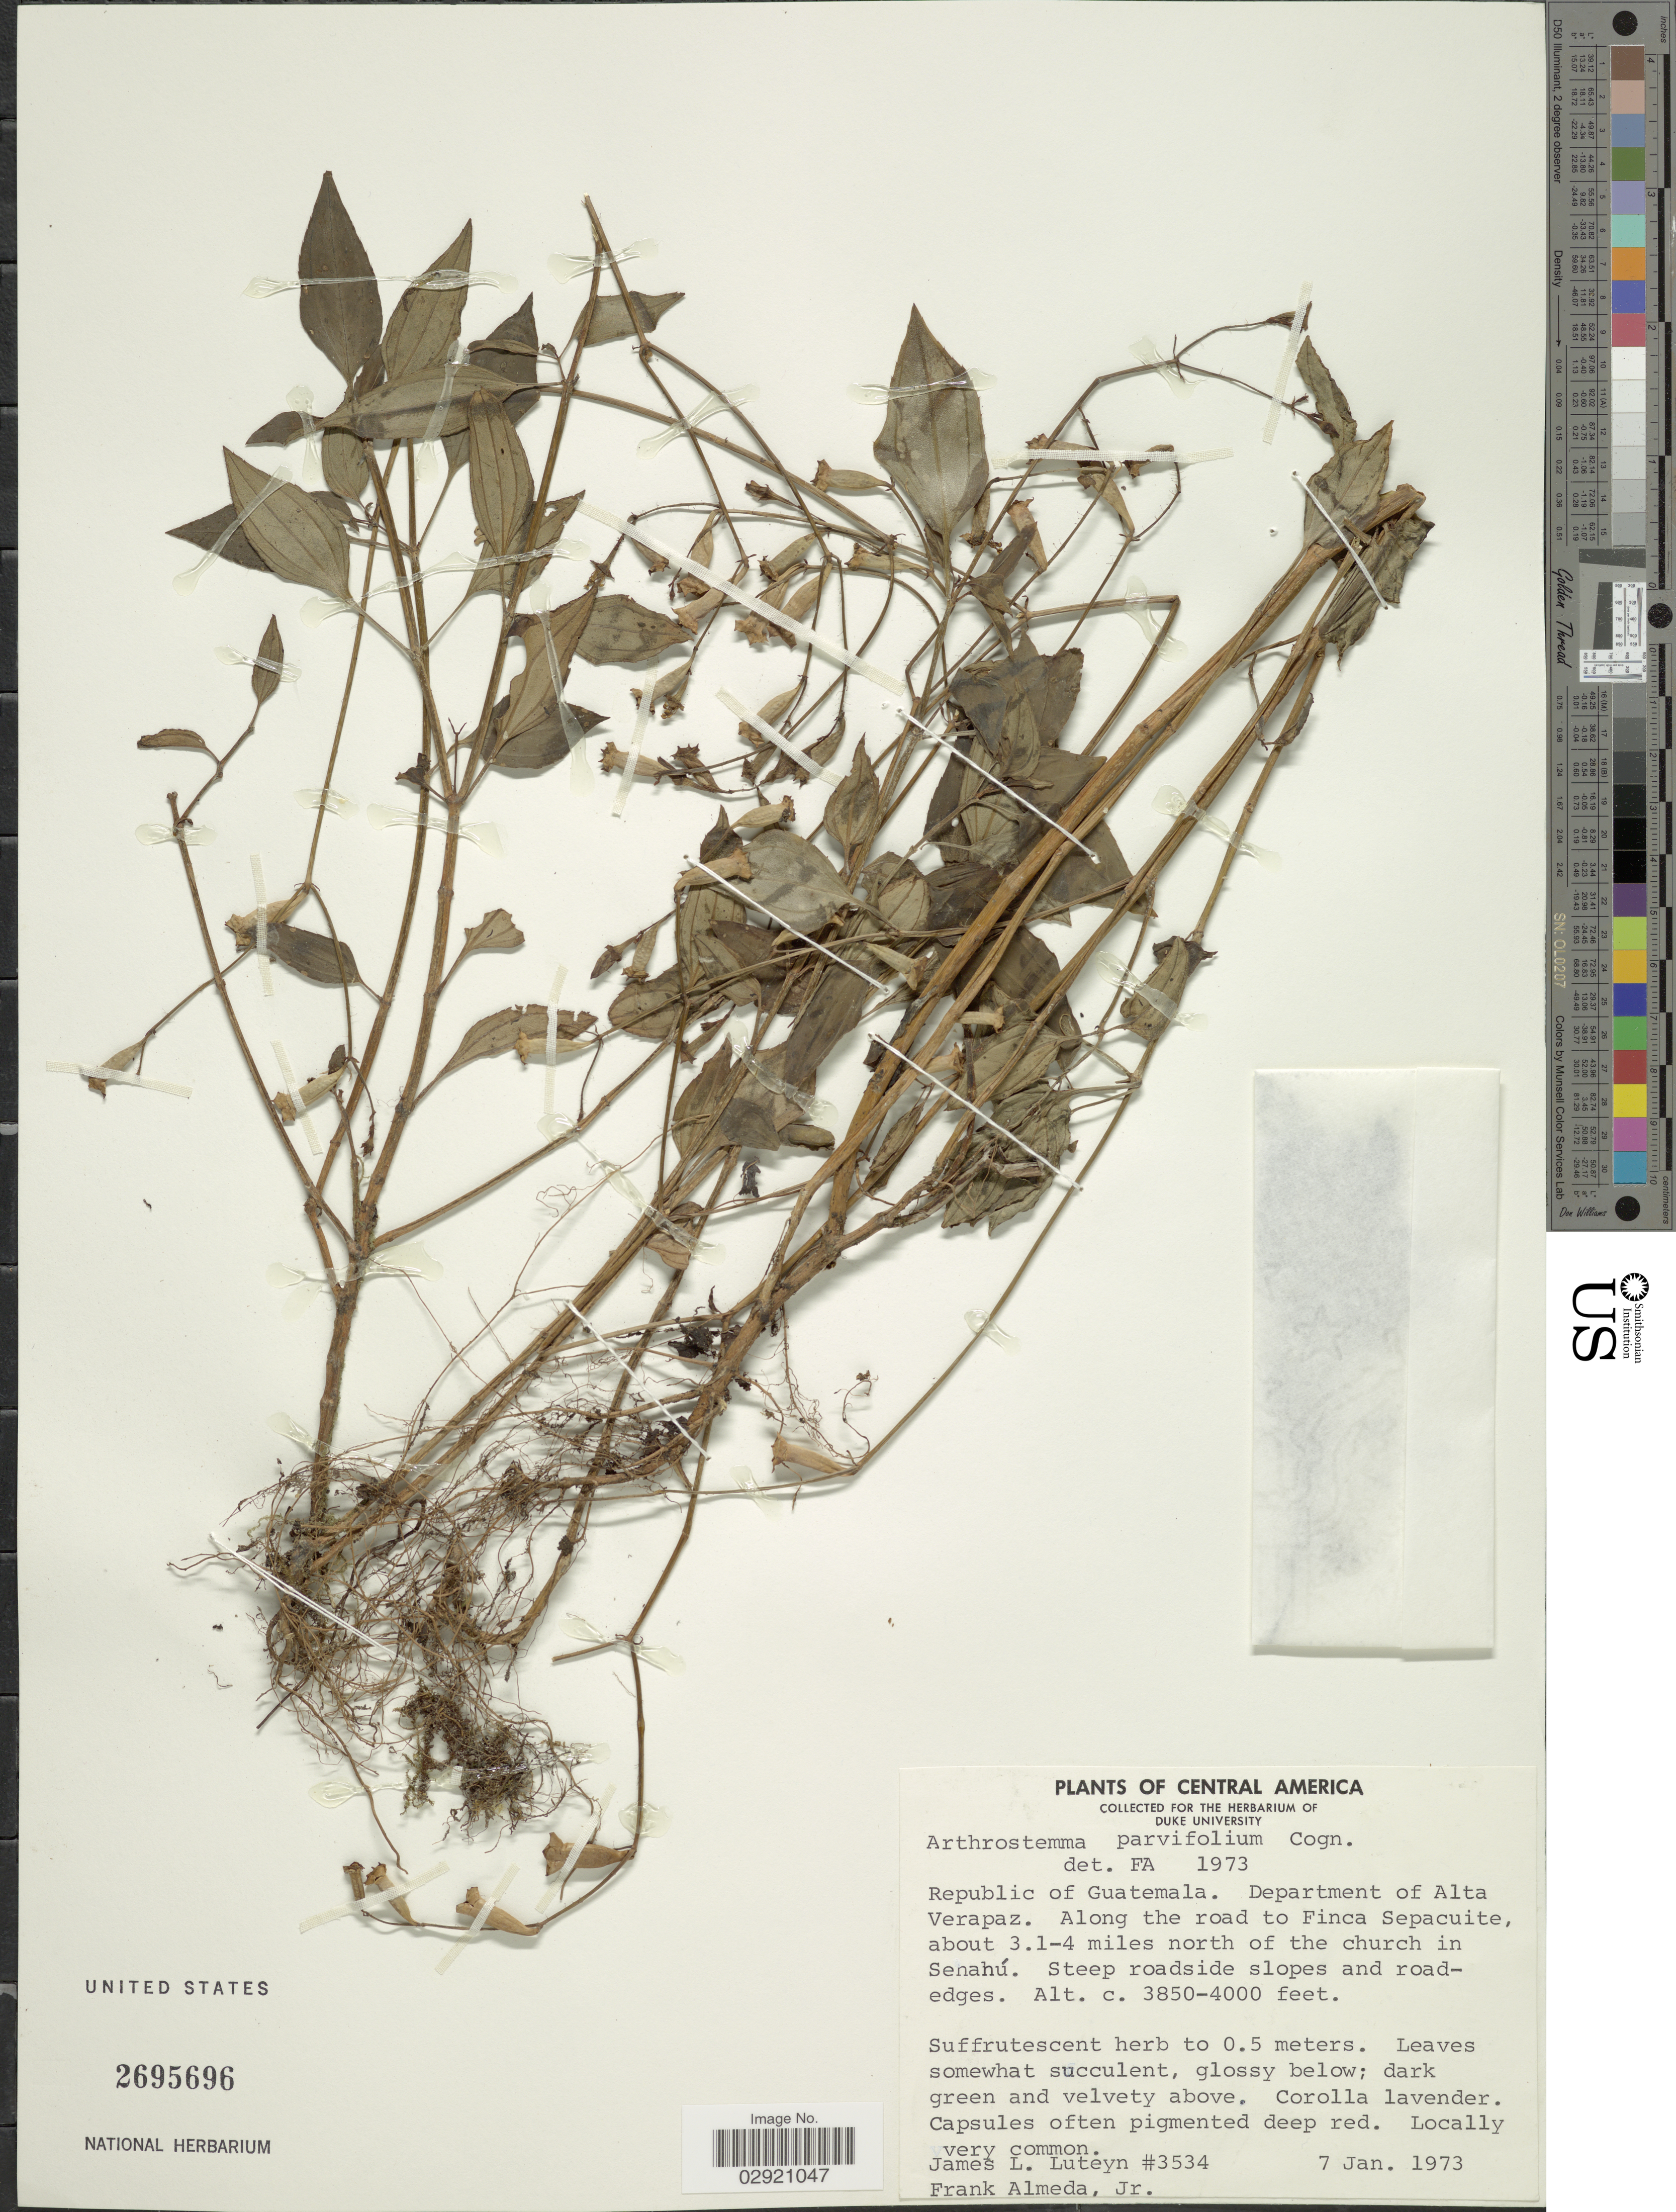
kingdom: Plantae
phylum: Tracheophyta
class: Magnoliopsida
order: Myrtales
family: Melastomataceae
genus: Arthrostemma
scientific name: Arthrostemma parvifolium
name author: Cogn.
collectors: J. Luteyn & F. Almeda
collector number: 3534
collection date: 1973-01-07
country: Guatemala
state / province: Alta Verapaz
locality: Republic of Guatemala, Department of Alta Verapaz. Along the road to Finca Sepacuite, about 3.1-4 miles north of the church in Senahú.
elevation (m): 1173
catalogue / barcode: US 2695696